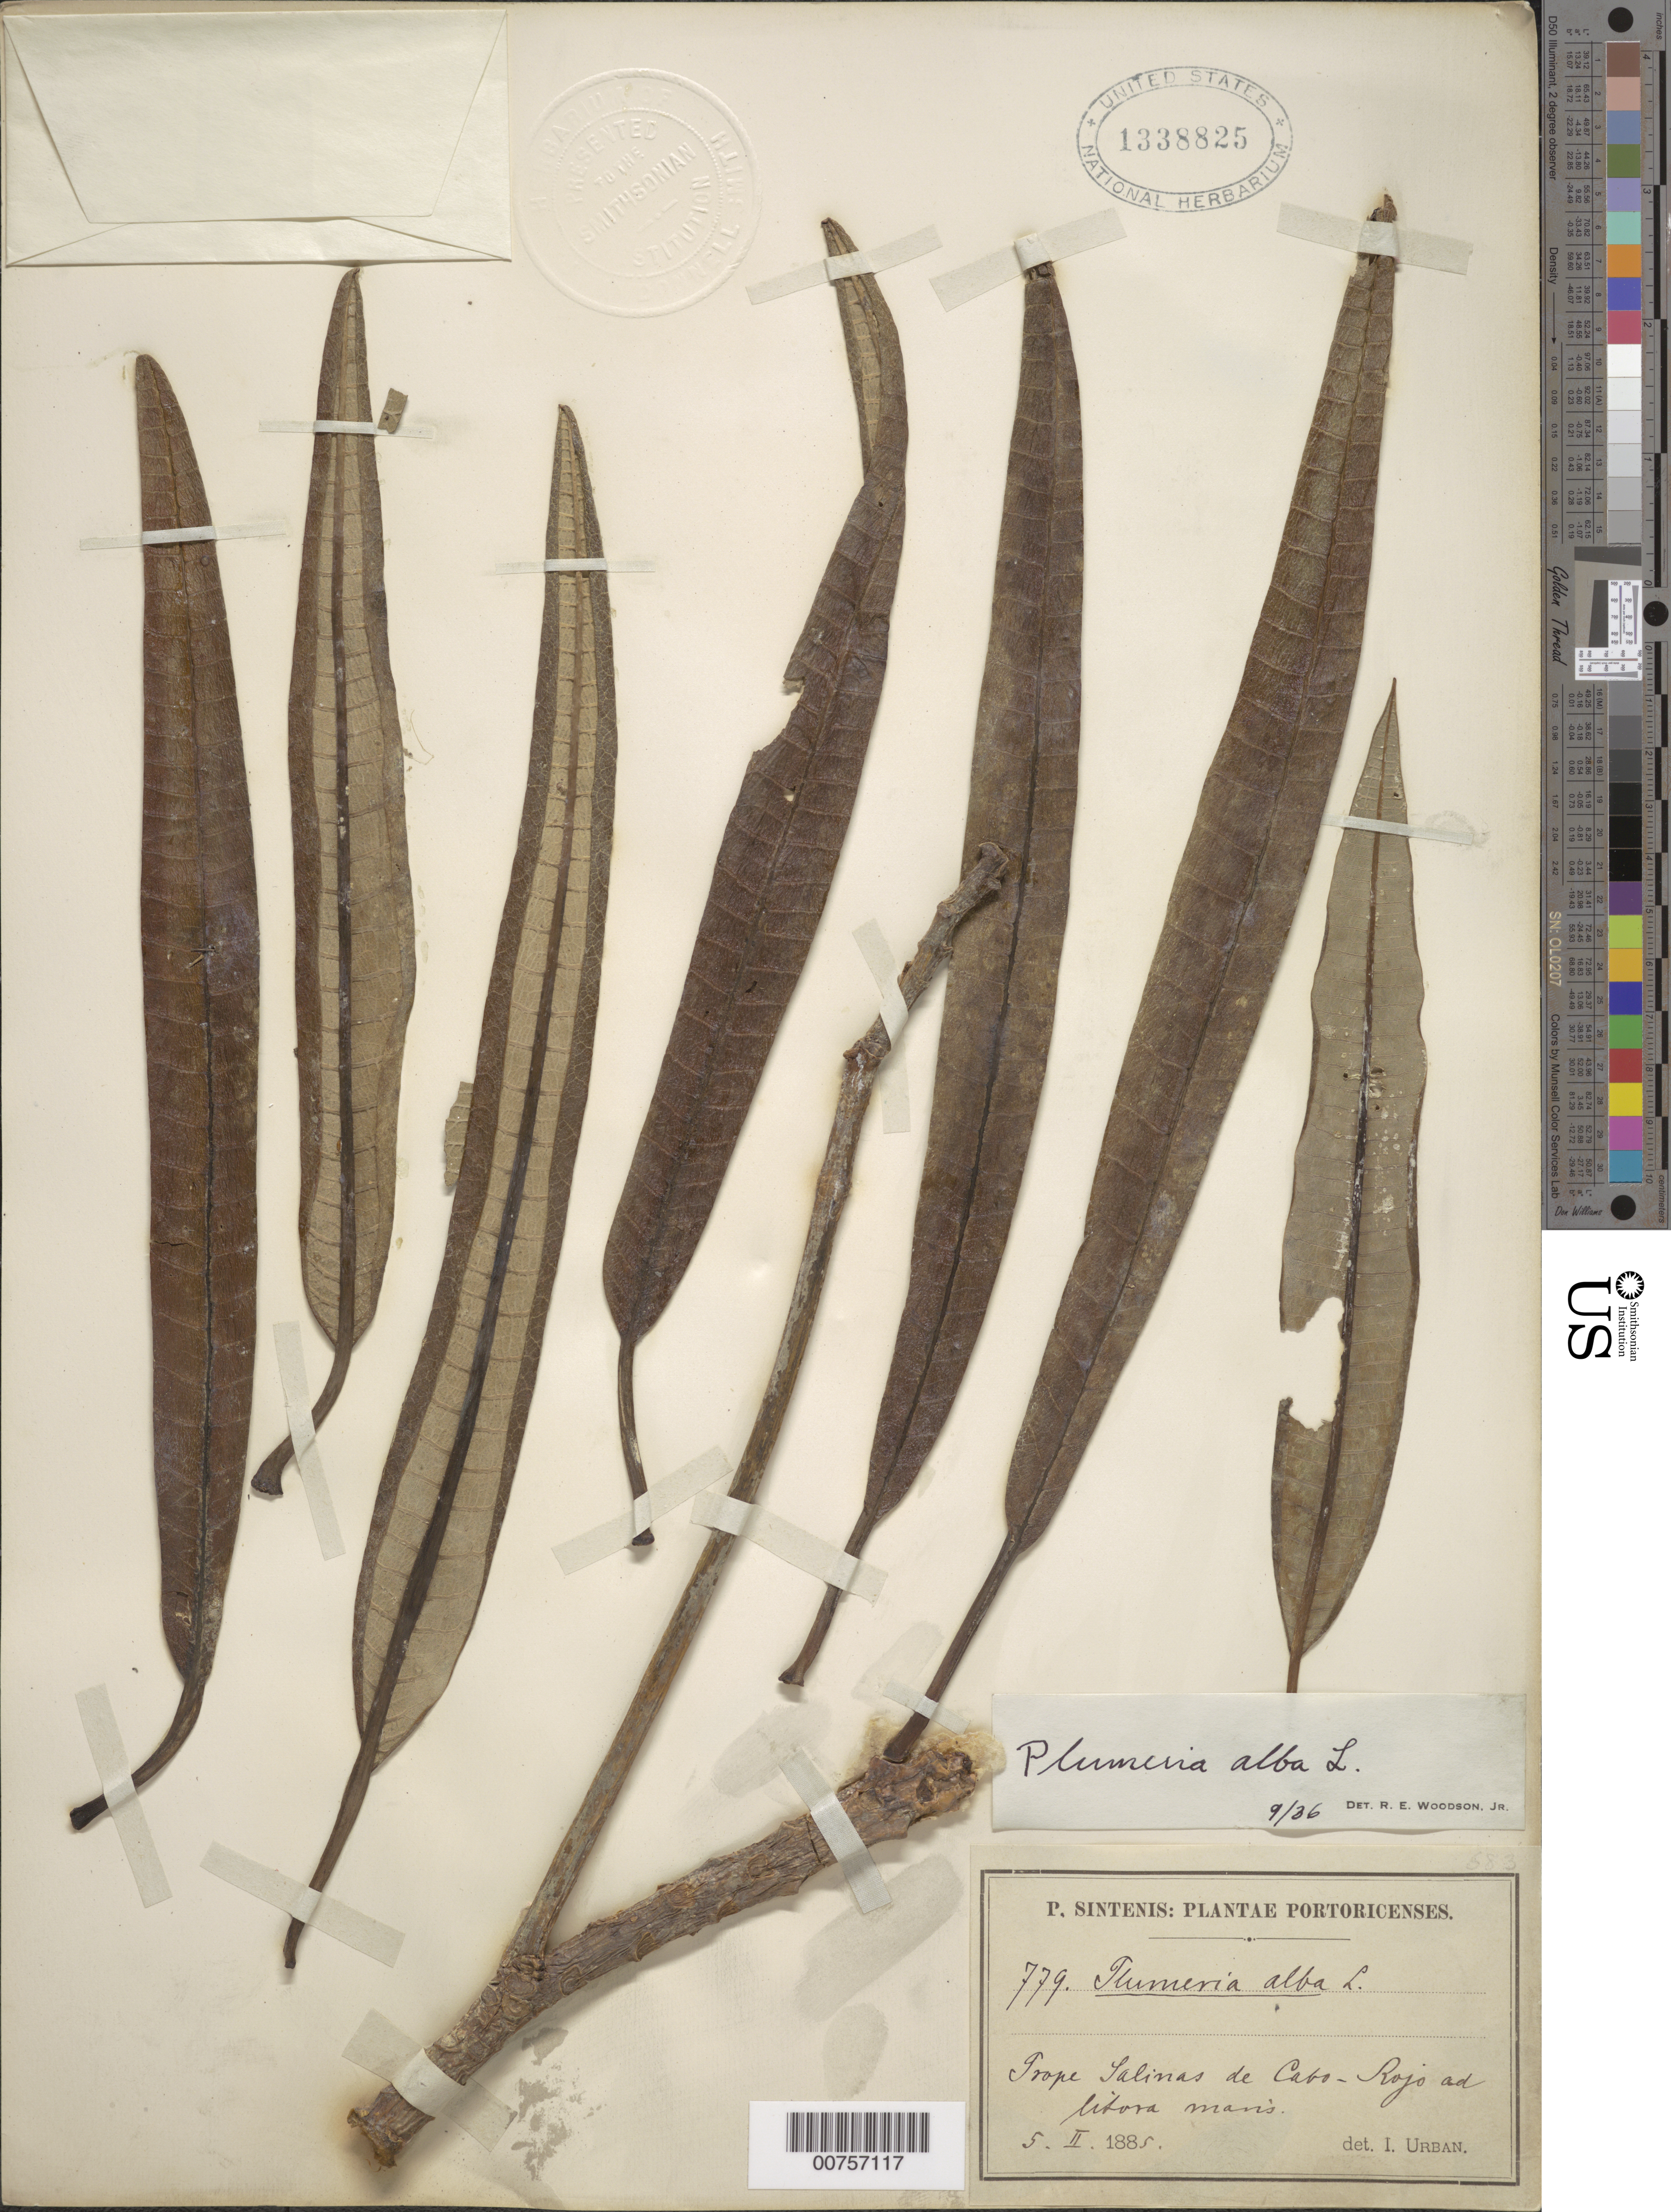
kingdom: Plantae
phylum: Tracheophyta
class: Magnoliopsida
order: Gentianales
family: Apocynaceae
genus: Plumeria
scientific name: Plumeria alba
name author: L.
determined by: Woodson, R. E., Jr.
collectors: P. Sintenis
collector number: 779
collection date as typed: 05 Feb 1885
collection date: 1885-02-05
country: Puerto Rico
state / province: Cabo Rojo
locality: Prope Salinas de Cabo Rojo ad litora maris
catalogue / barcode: US 1338825